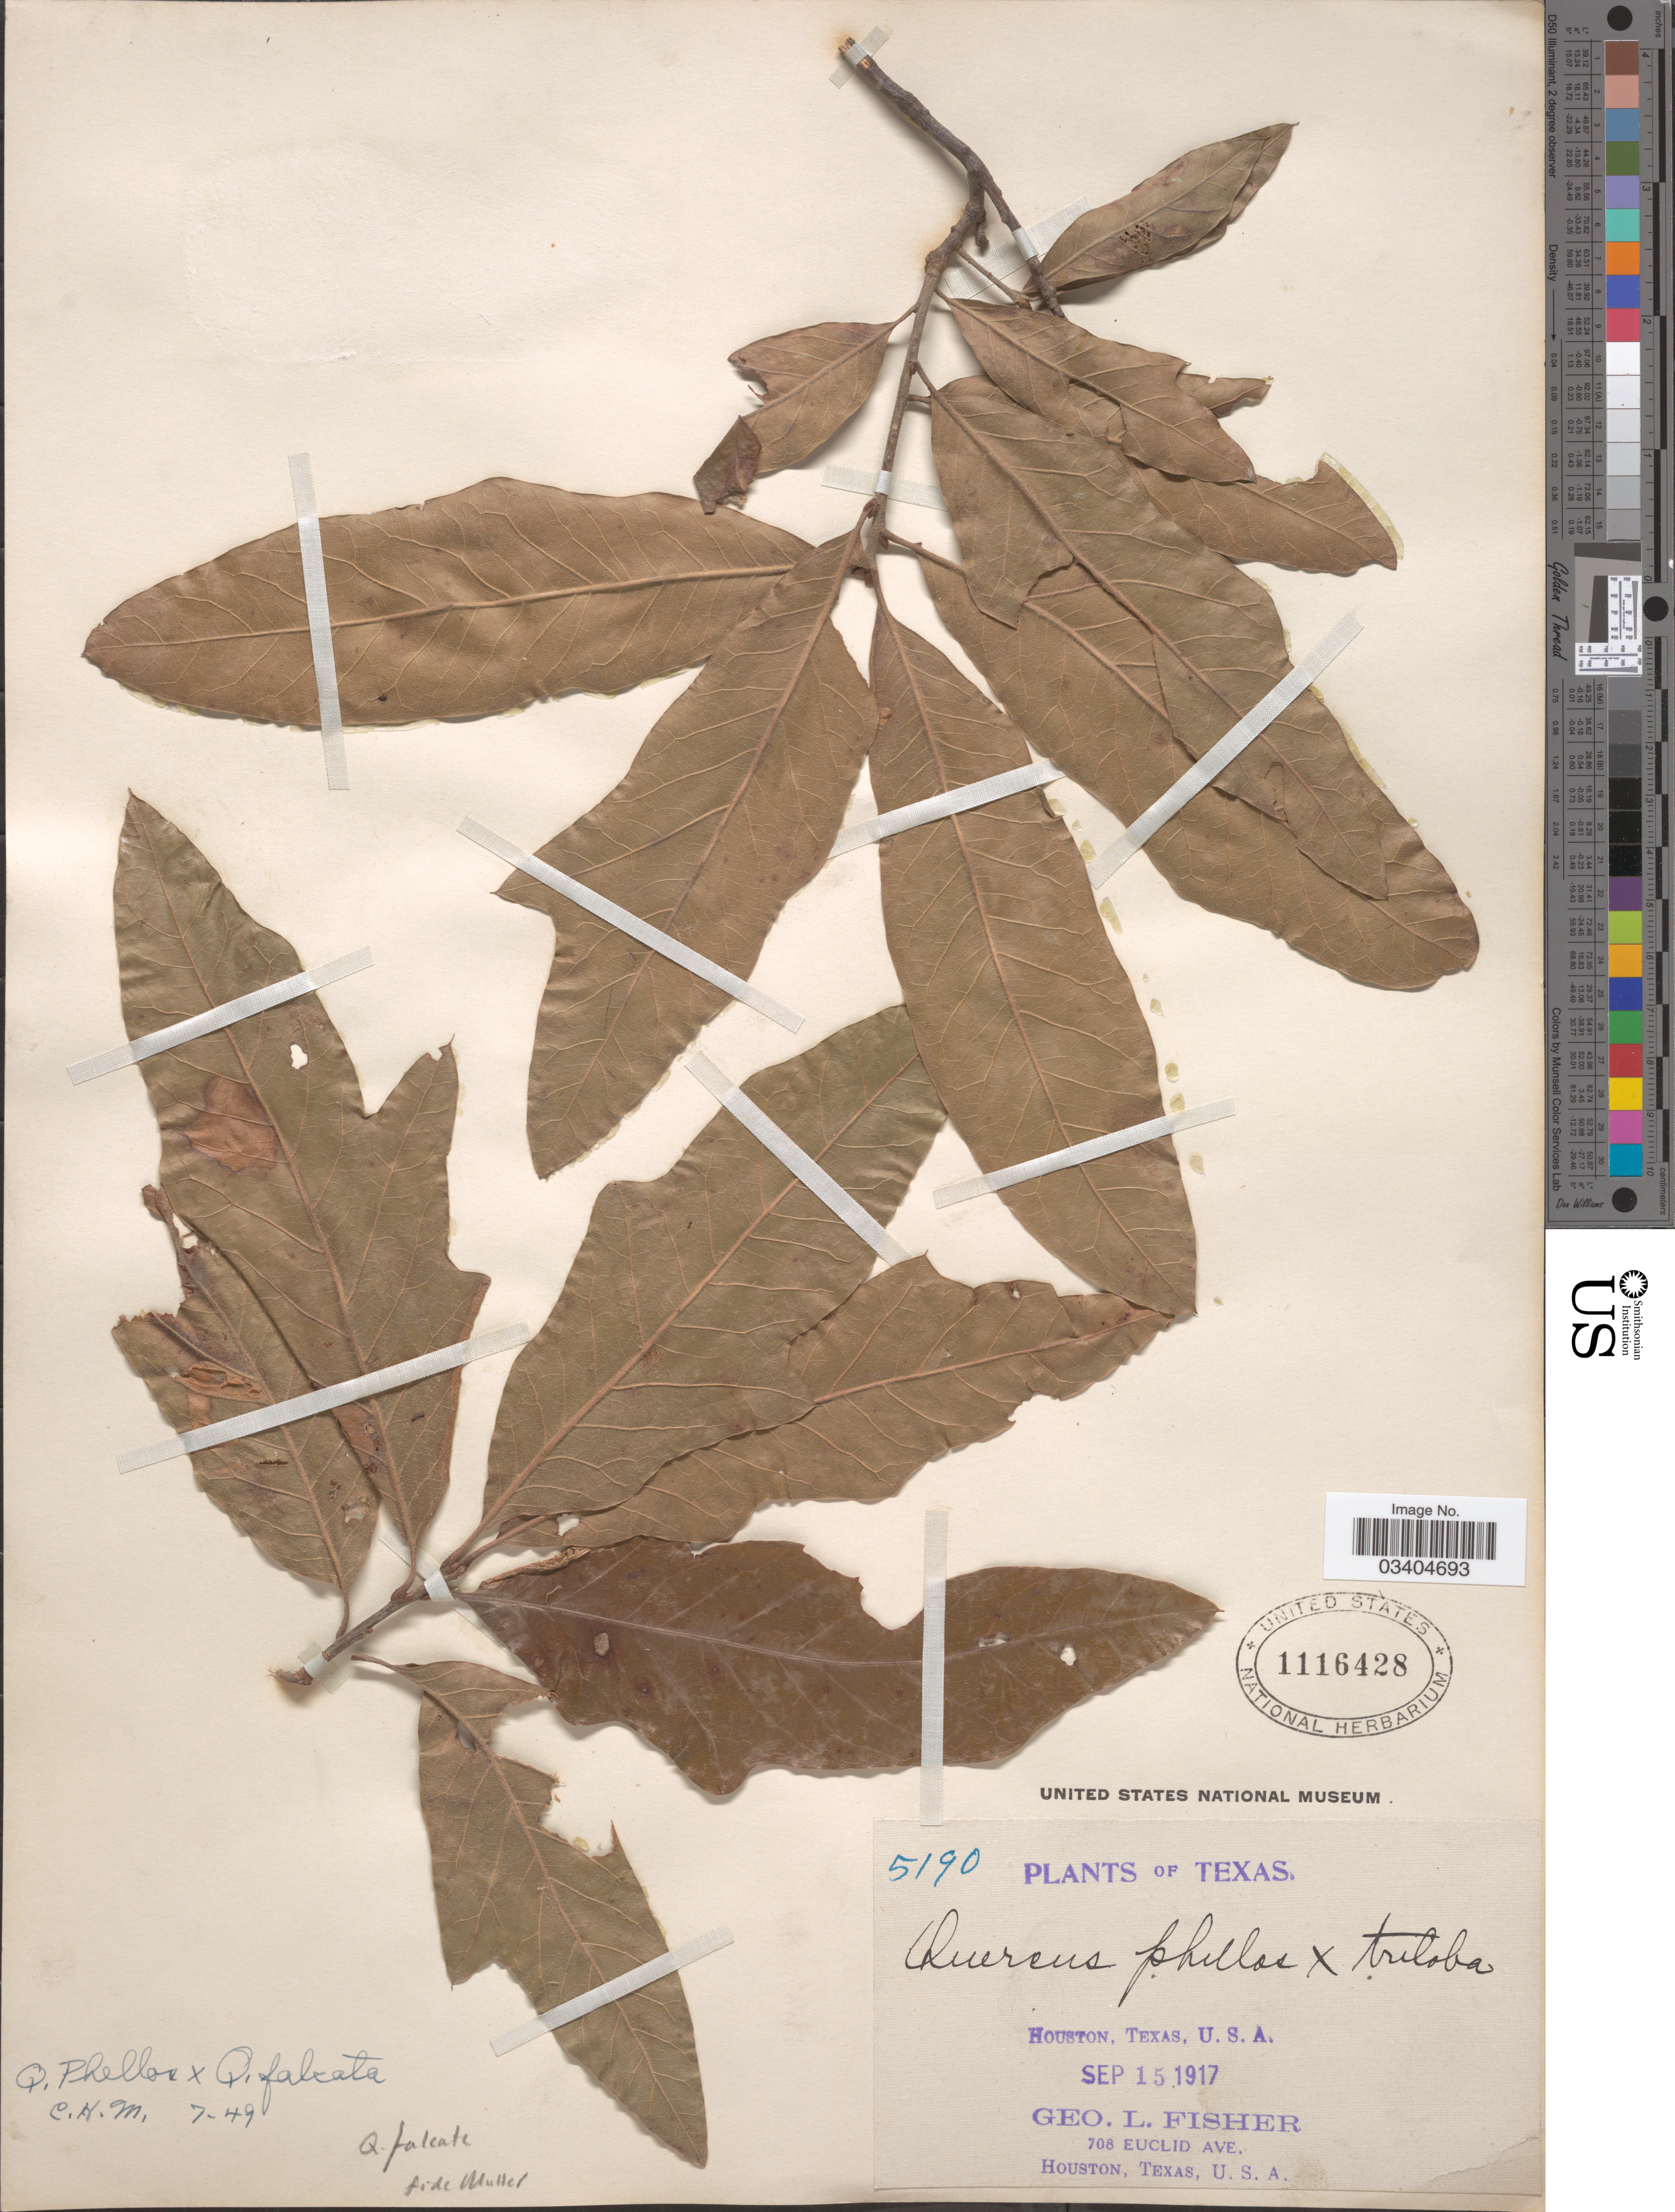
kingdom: Plantae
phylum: Tracheophyta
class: Magnoliopsida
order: Fagales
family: Fagaceae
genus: Quercus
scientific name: Quercus falcata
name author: Michx.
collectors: G. L. Fisher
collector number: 5190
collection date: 1917-09-15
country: United States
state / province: Texas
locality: Houston.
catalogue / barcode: US 1116428